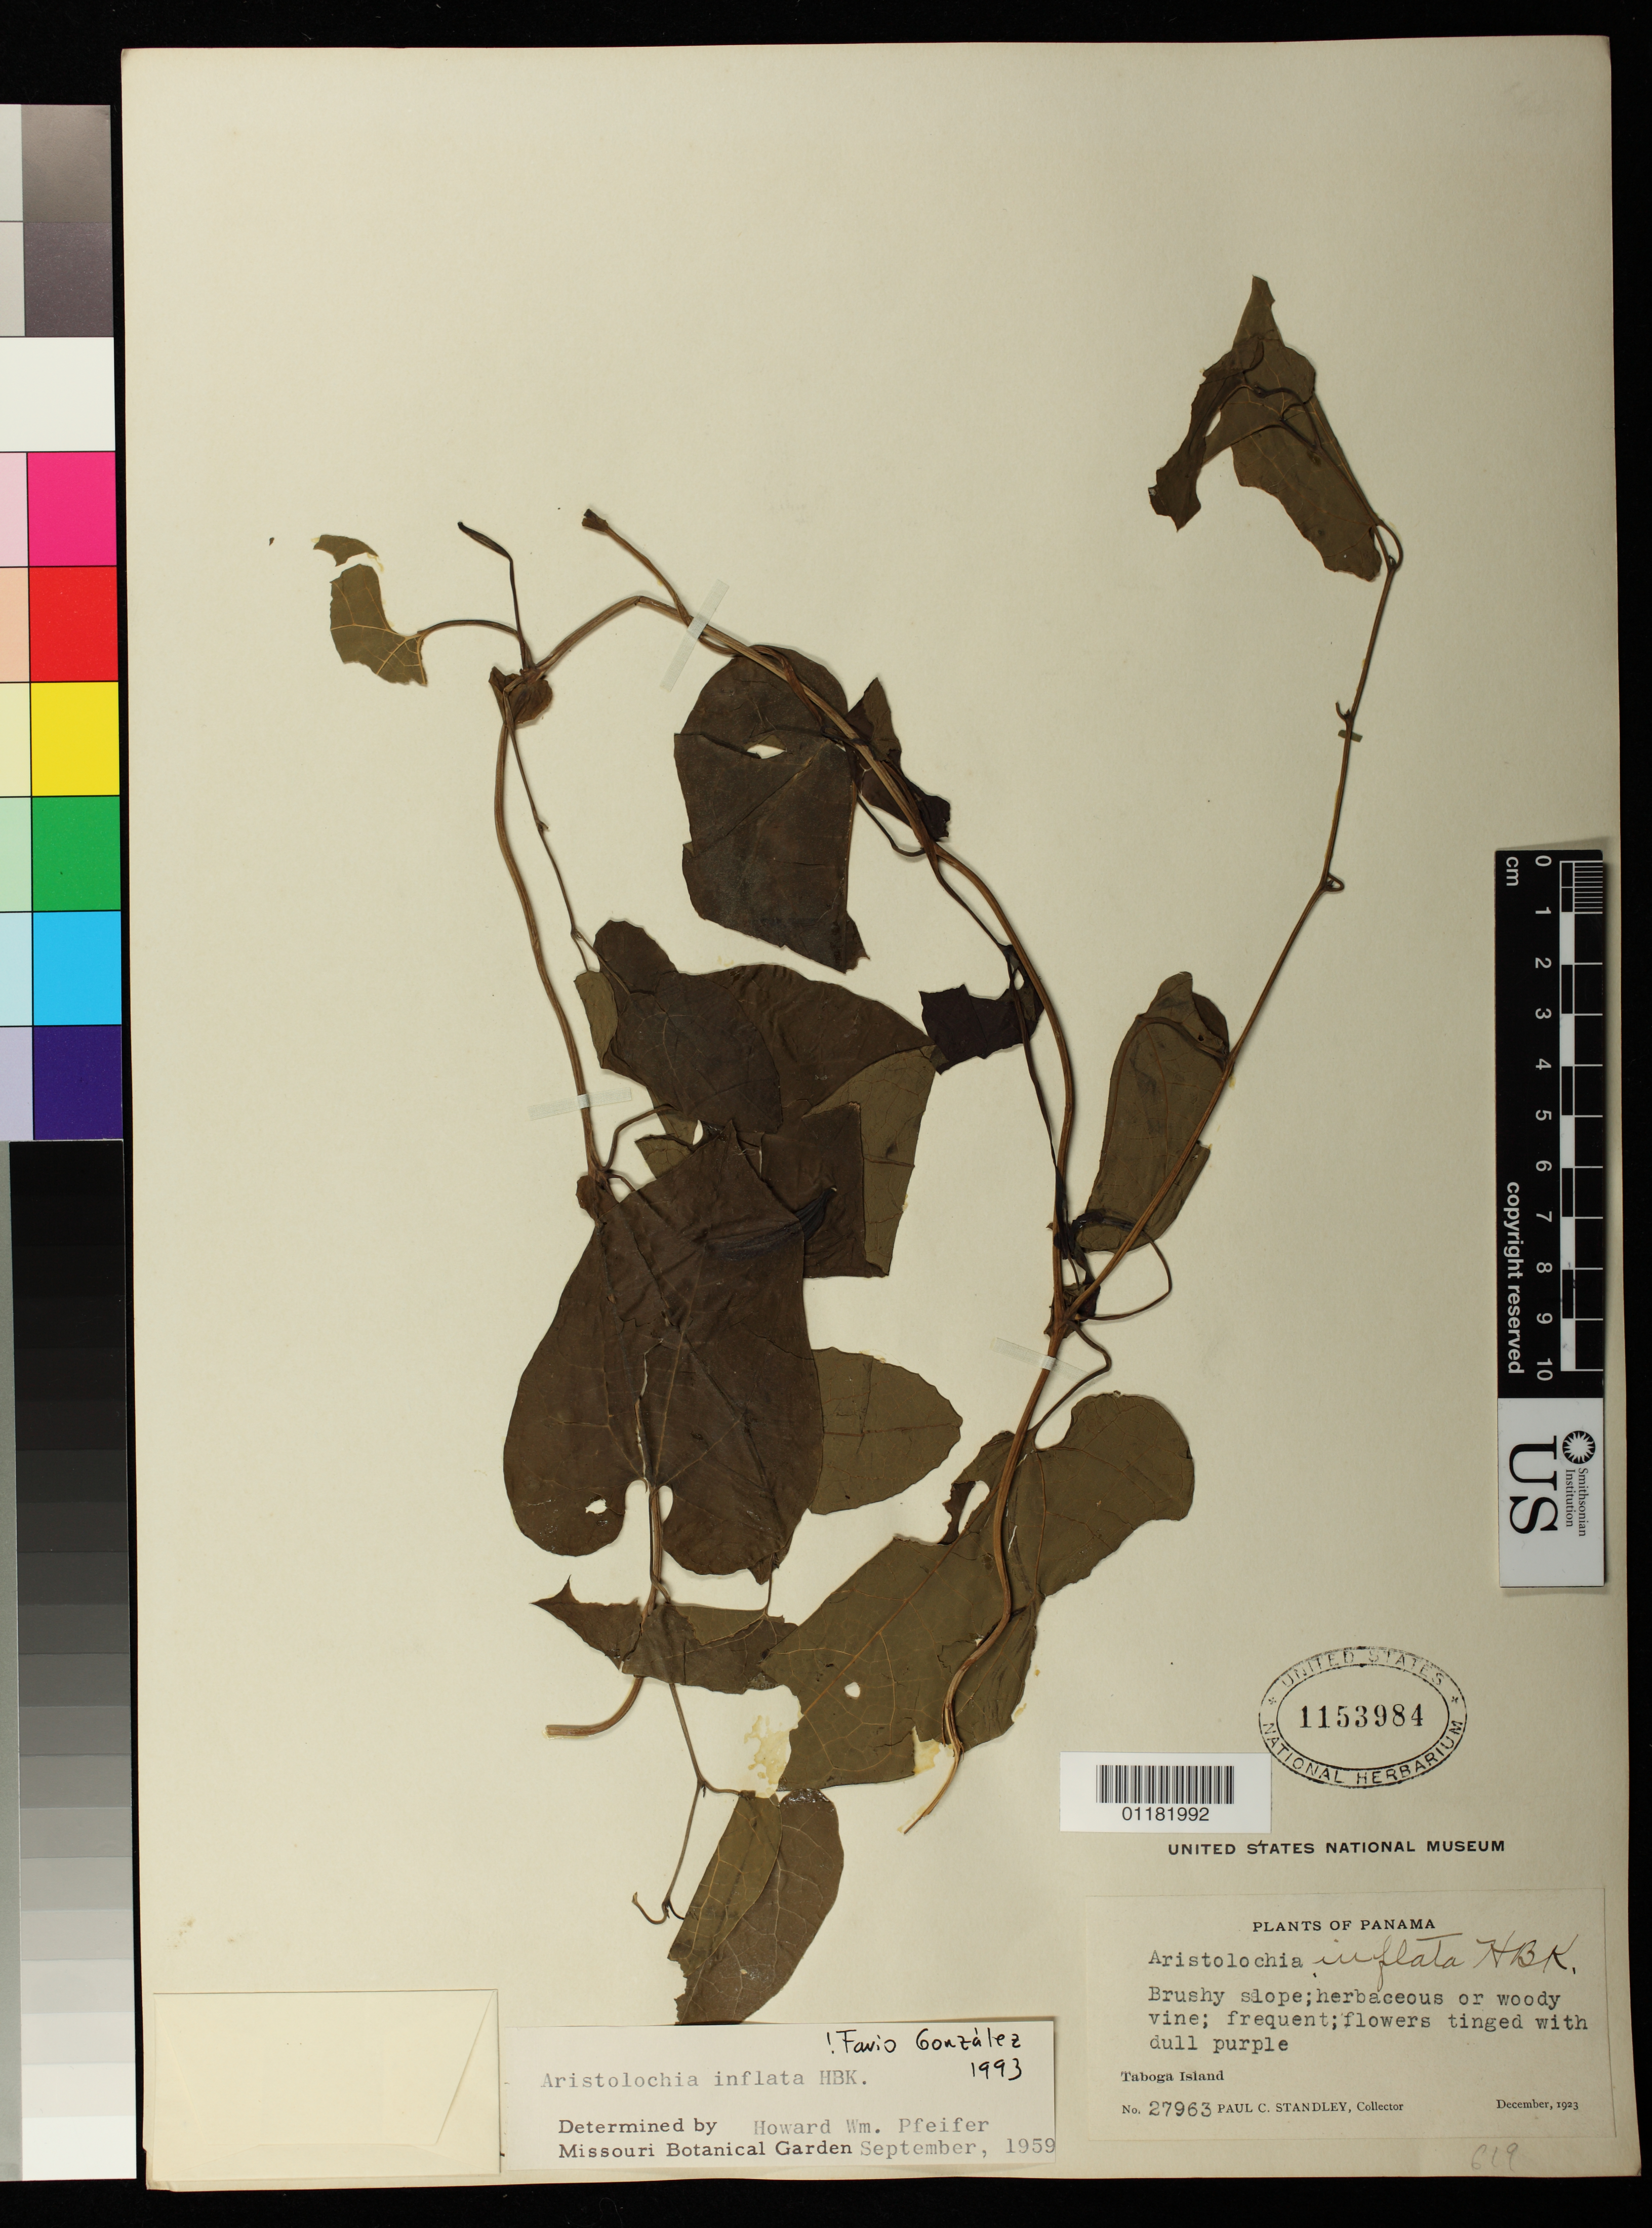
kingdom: Plantae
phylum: Tracheophyta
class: Magnoliopsida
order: Piperales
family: Aristolochiaceae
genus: Aristolochia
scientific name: Aristolochia inflata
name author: Kunth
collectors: P. C. Standley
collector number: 27963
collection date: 1913-12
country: Panama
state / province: Panamá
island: Taboga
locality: Taboga Island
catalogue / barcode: US 1153984